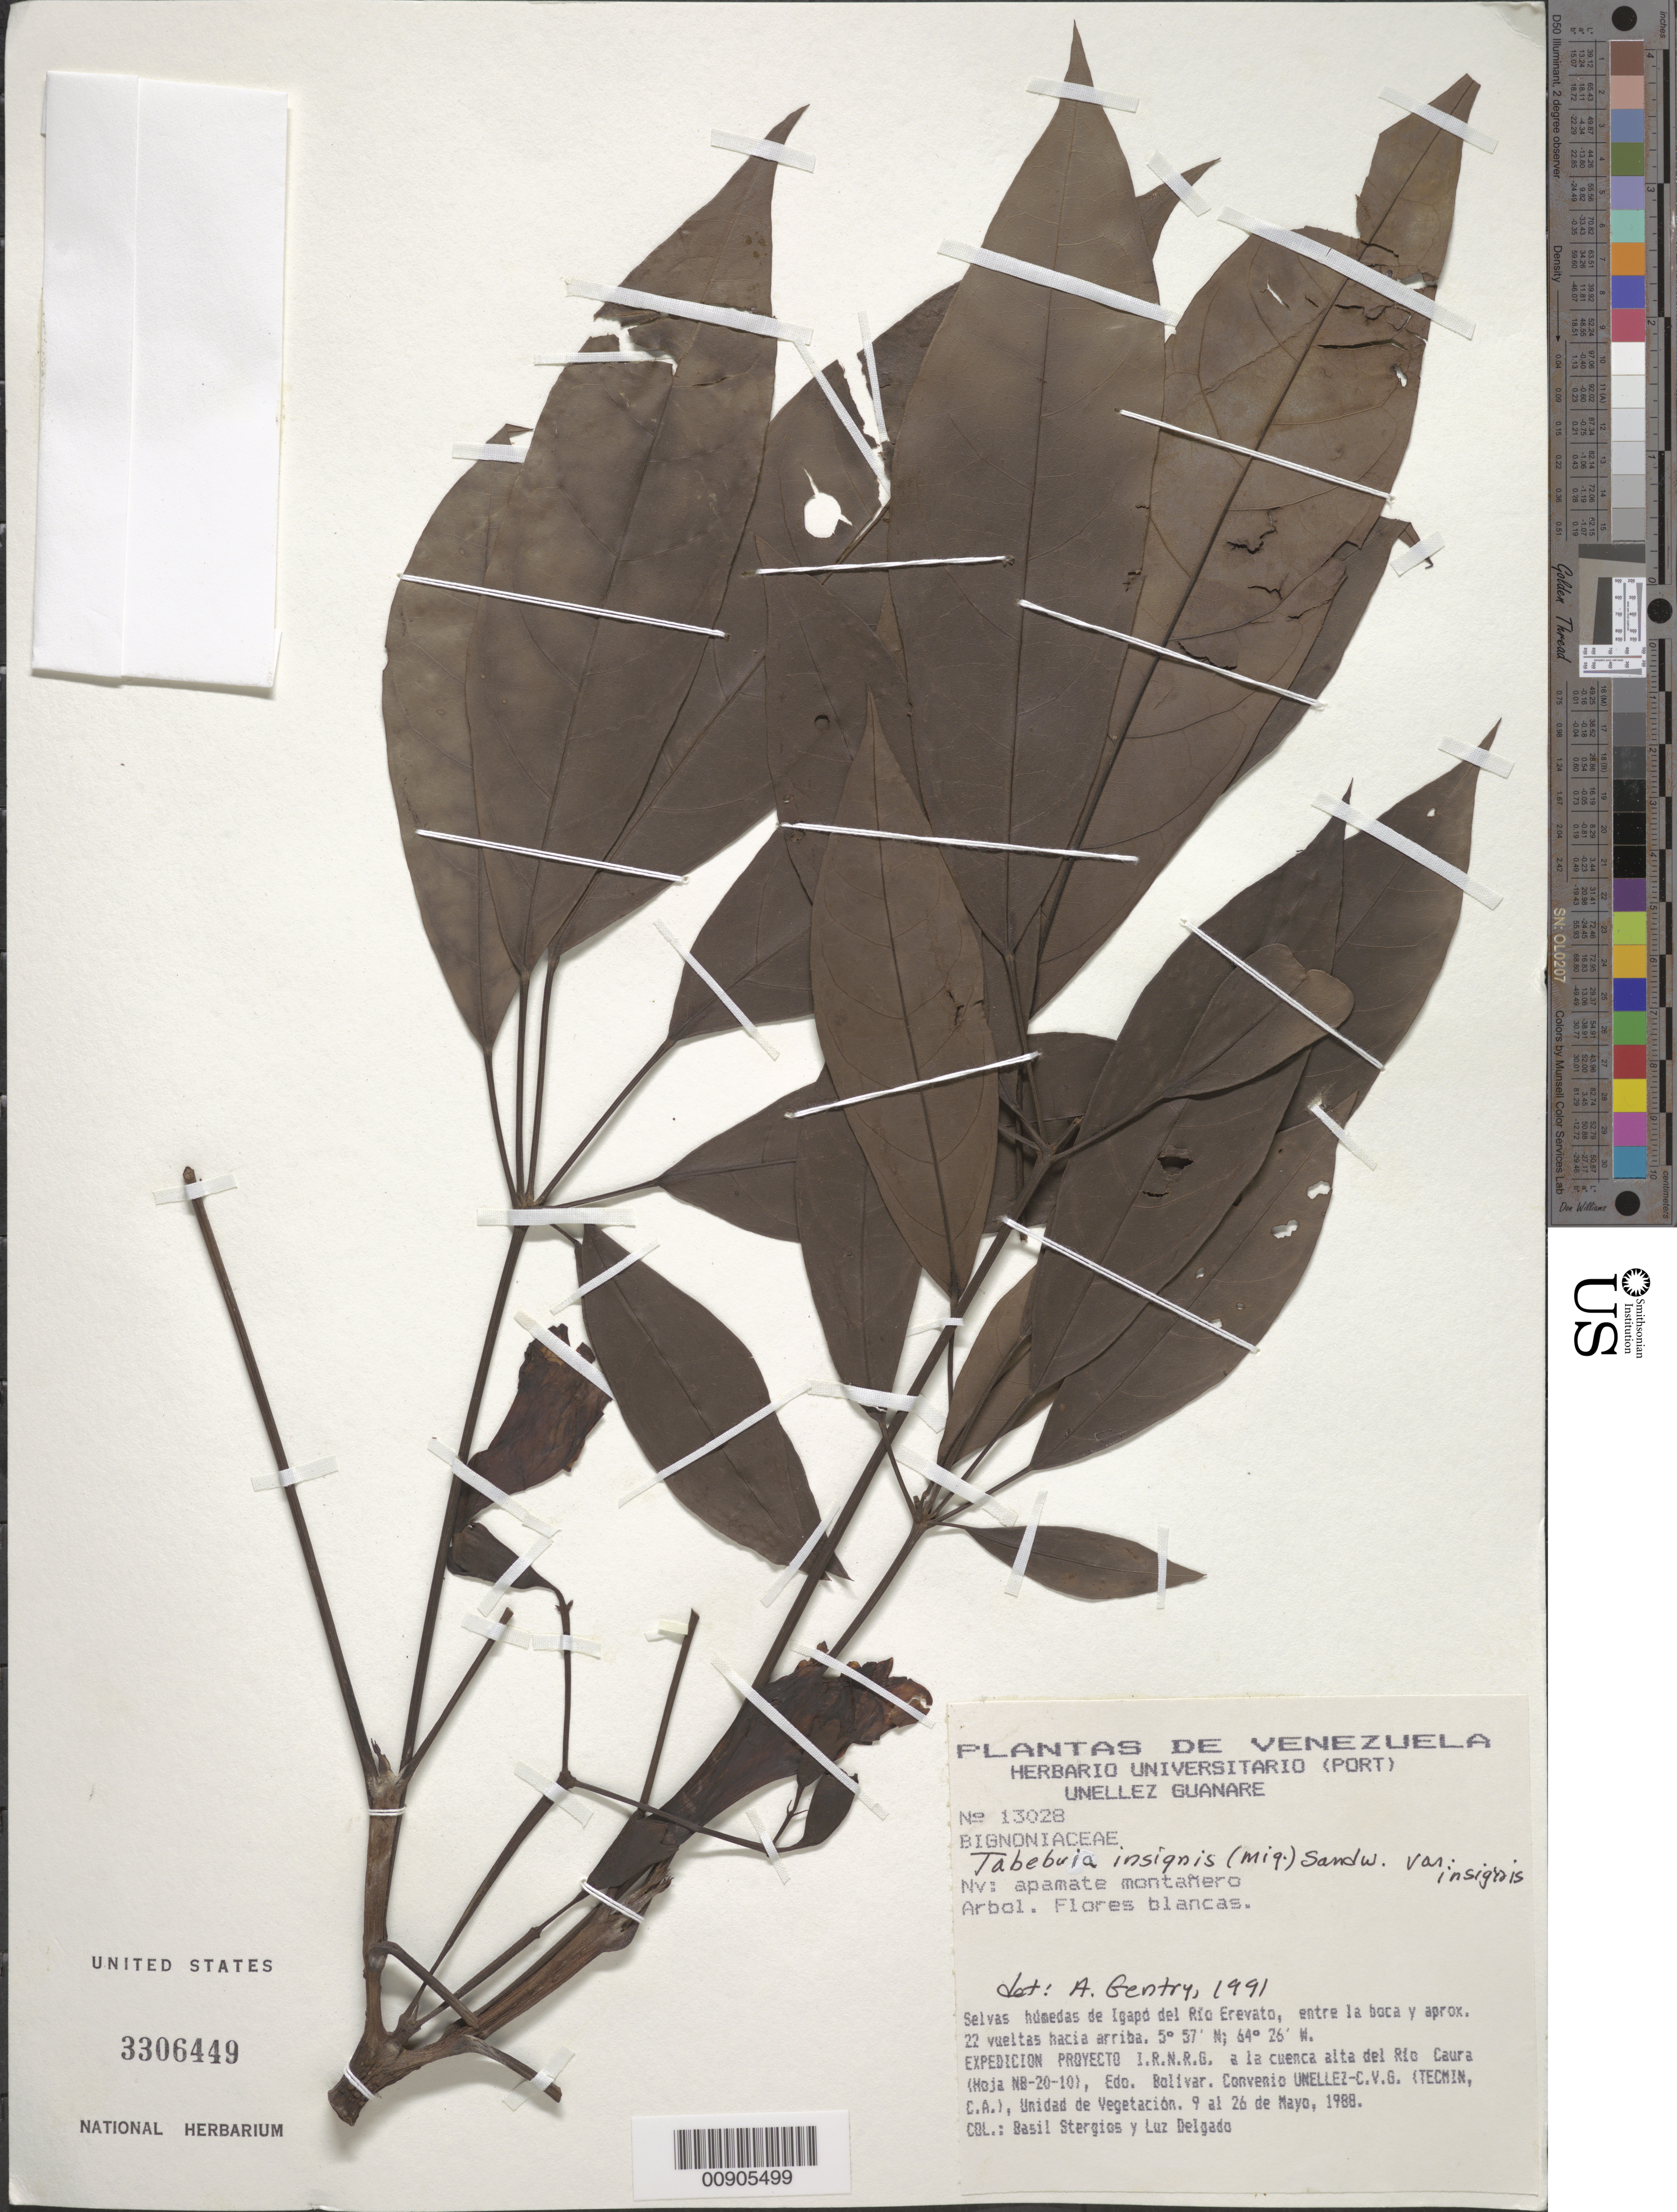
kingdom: Plantae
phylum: Tracheophyta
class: Magnoliopsida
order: Lamiales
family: Bignoniaceae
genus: Tabebuia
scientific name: Tabebuia insignis var. insignis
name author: (Miq.) Sandwith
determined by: Gentry, A. H.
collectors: B. G. Stergios & L. Delgado V.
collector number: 13028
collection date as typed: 9-May-88 to 26-May-88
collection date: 1988-05-09/1988-05-26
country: Venezuela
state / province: Bolívar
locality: Igapó del río Erevato, entre la boca y aprox. 22 vueltas hacia arriba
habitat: Selvas húmedas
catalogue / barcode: US 3306449